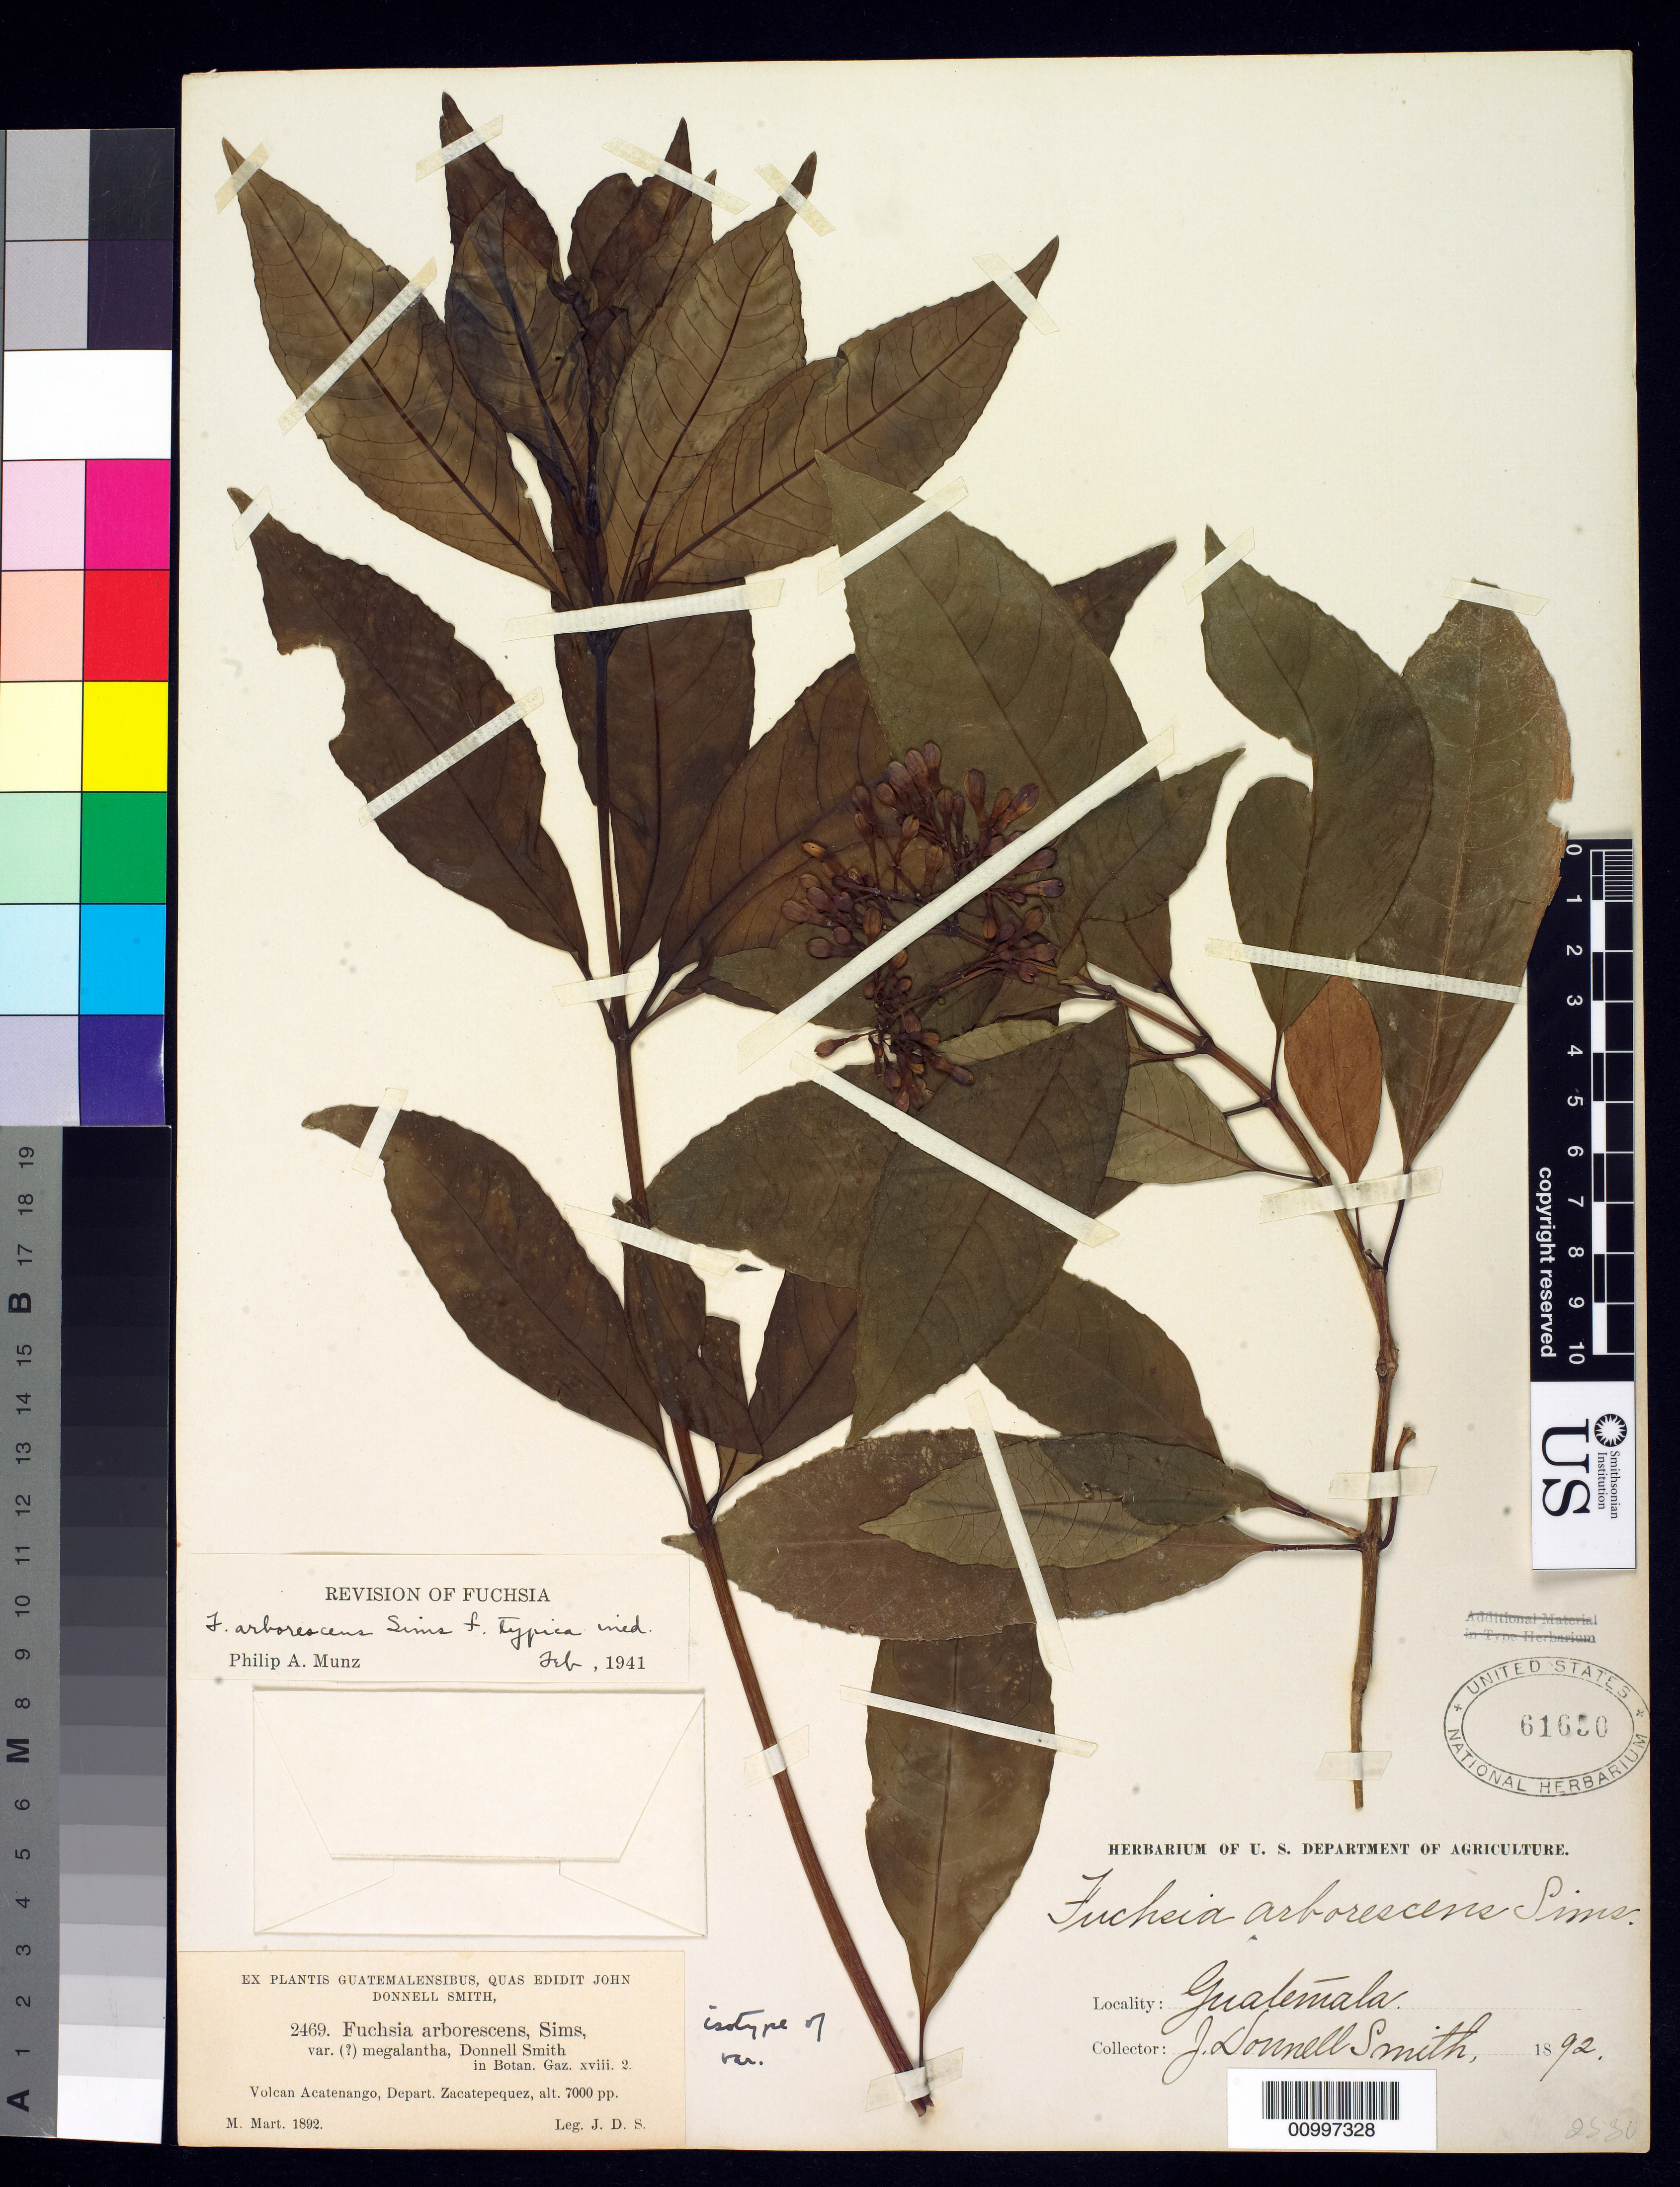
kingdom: Plantae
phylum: Tracheophyta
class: Magnoliopsida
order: Myrtales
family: Onagraceae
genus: Fuchsia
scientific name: Fuchsia arborescens var. megalantha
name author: Donn. Sm.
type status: Isotype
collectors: J. Donnell Smith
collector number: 2469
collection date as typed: Mar 1892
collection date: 1892-03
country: Guatemala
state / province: Sacatepéquez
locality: Volcan Acatenango.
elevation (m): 2134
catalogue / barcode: US 61650